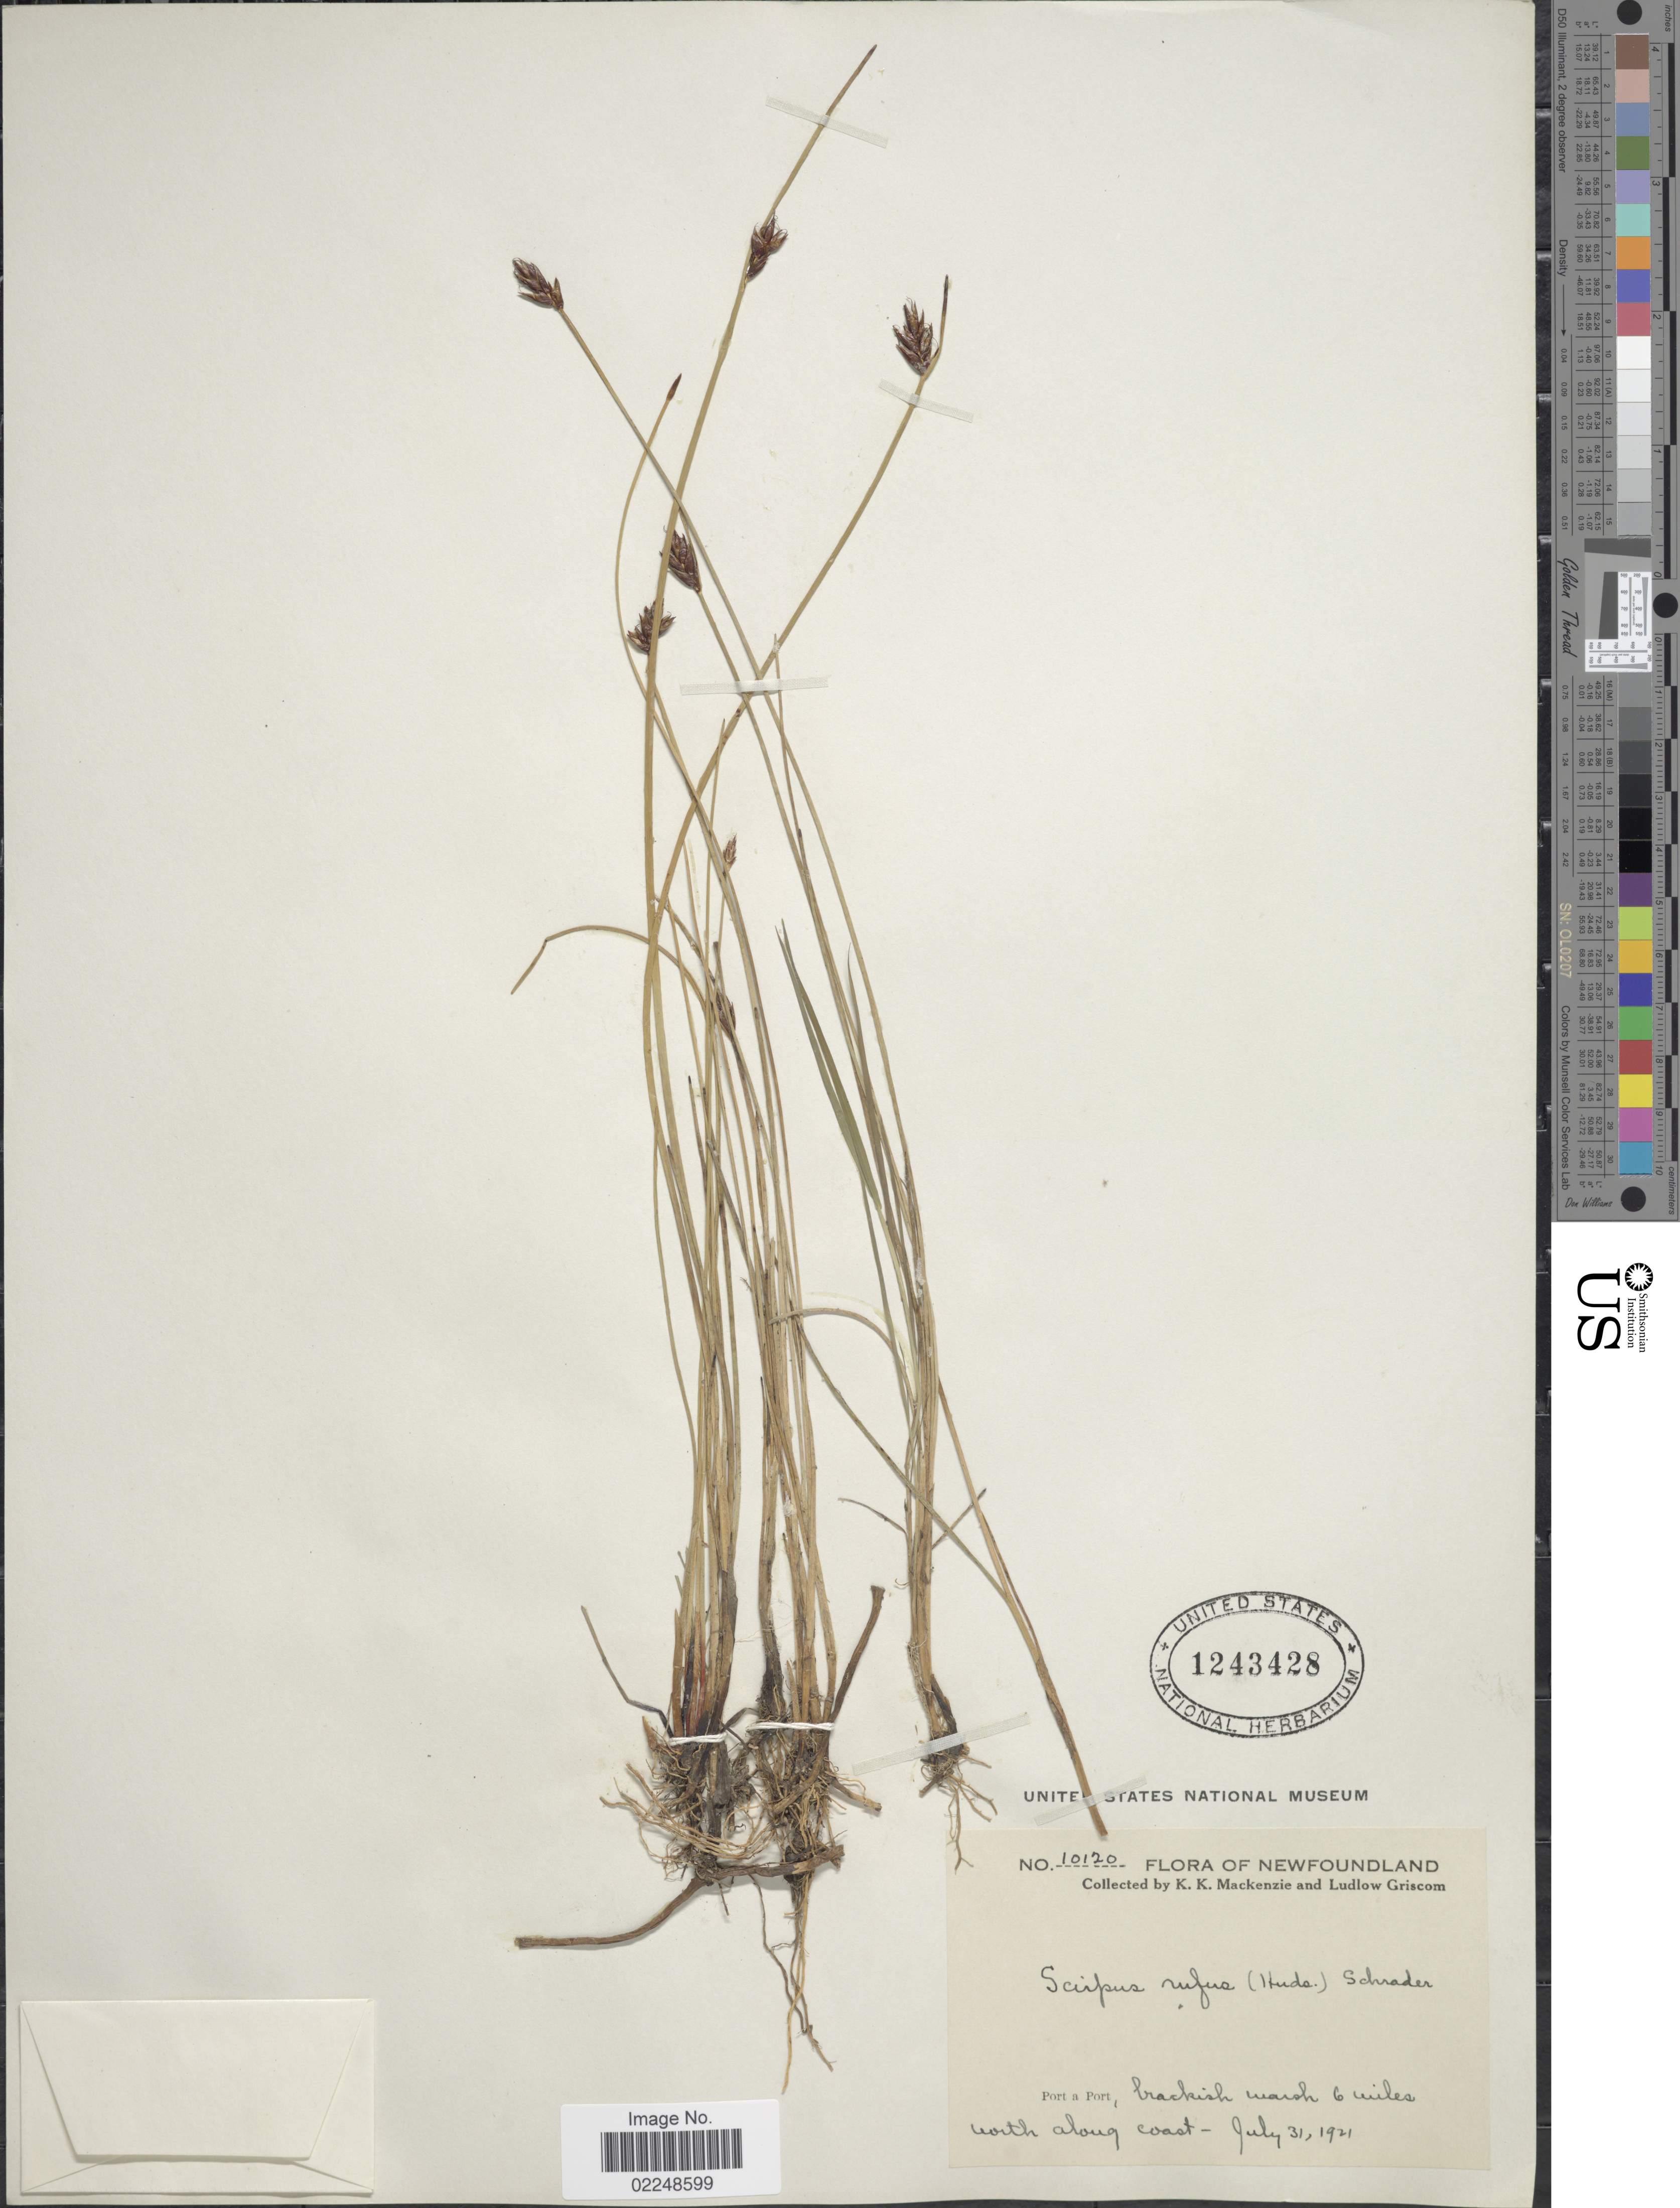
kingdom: Plantae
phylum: Tracheophyta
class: Liliopsida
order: Poales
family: Cyperaceae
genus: Blysmopsis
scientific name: Blysmopsis rufa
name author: (Huds.) Oteng-Yeb.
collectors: K. K. Mackenzie & L. Griscom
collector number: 10120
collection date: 1921-07-31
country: Canada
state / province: Newfoundland and Labrador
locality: Port a Port,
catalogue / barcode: US 1243428